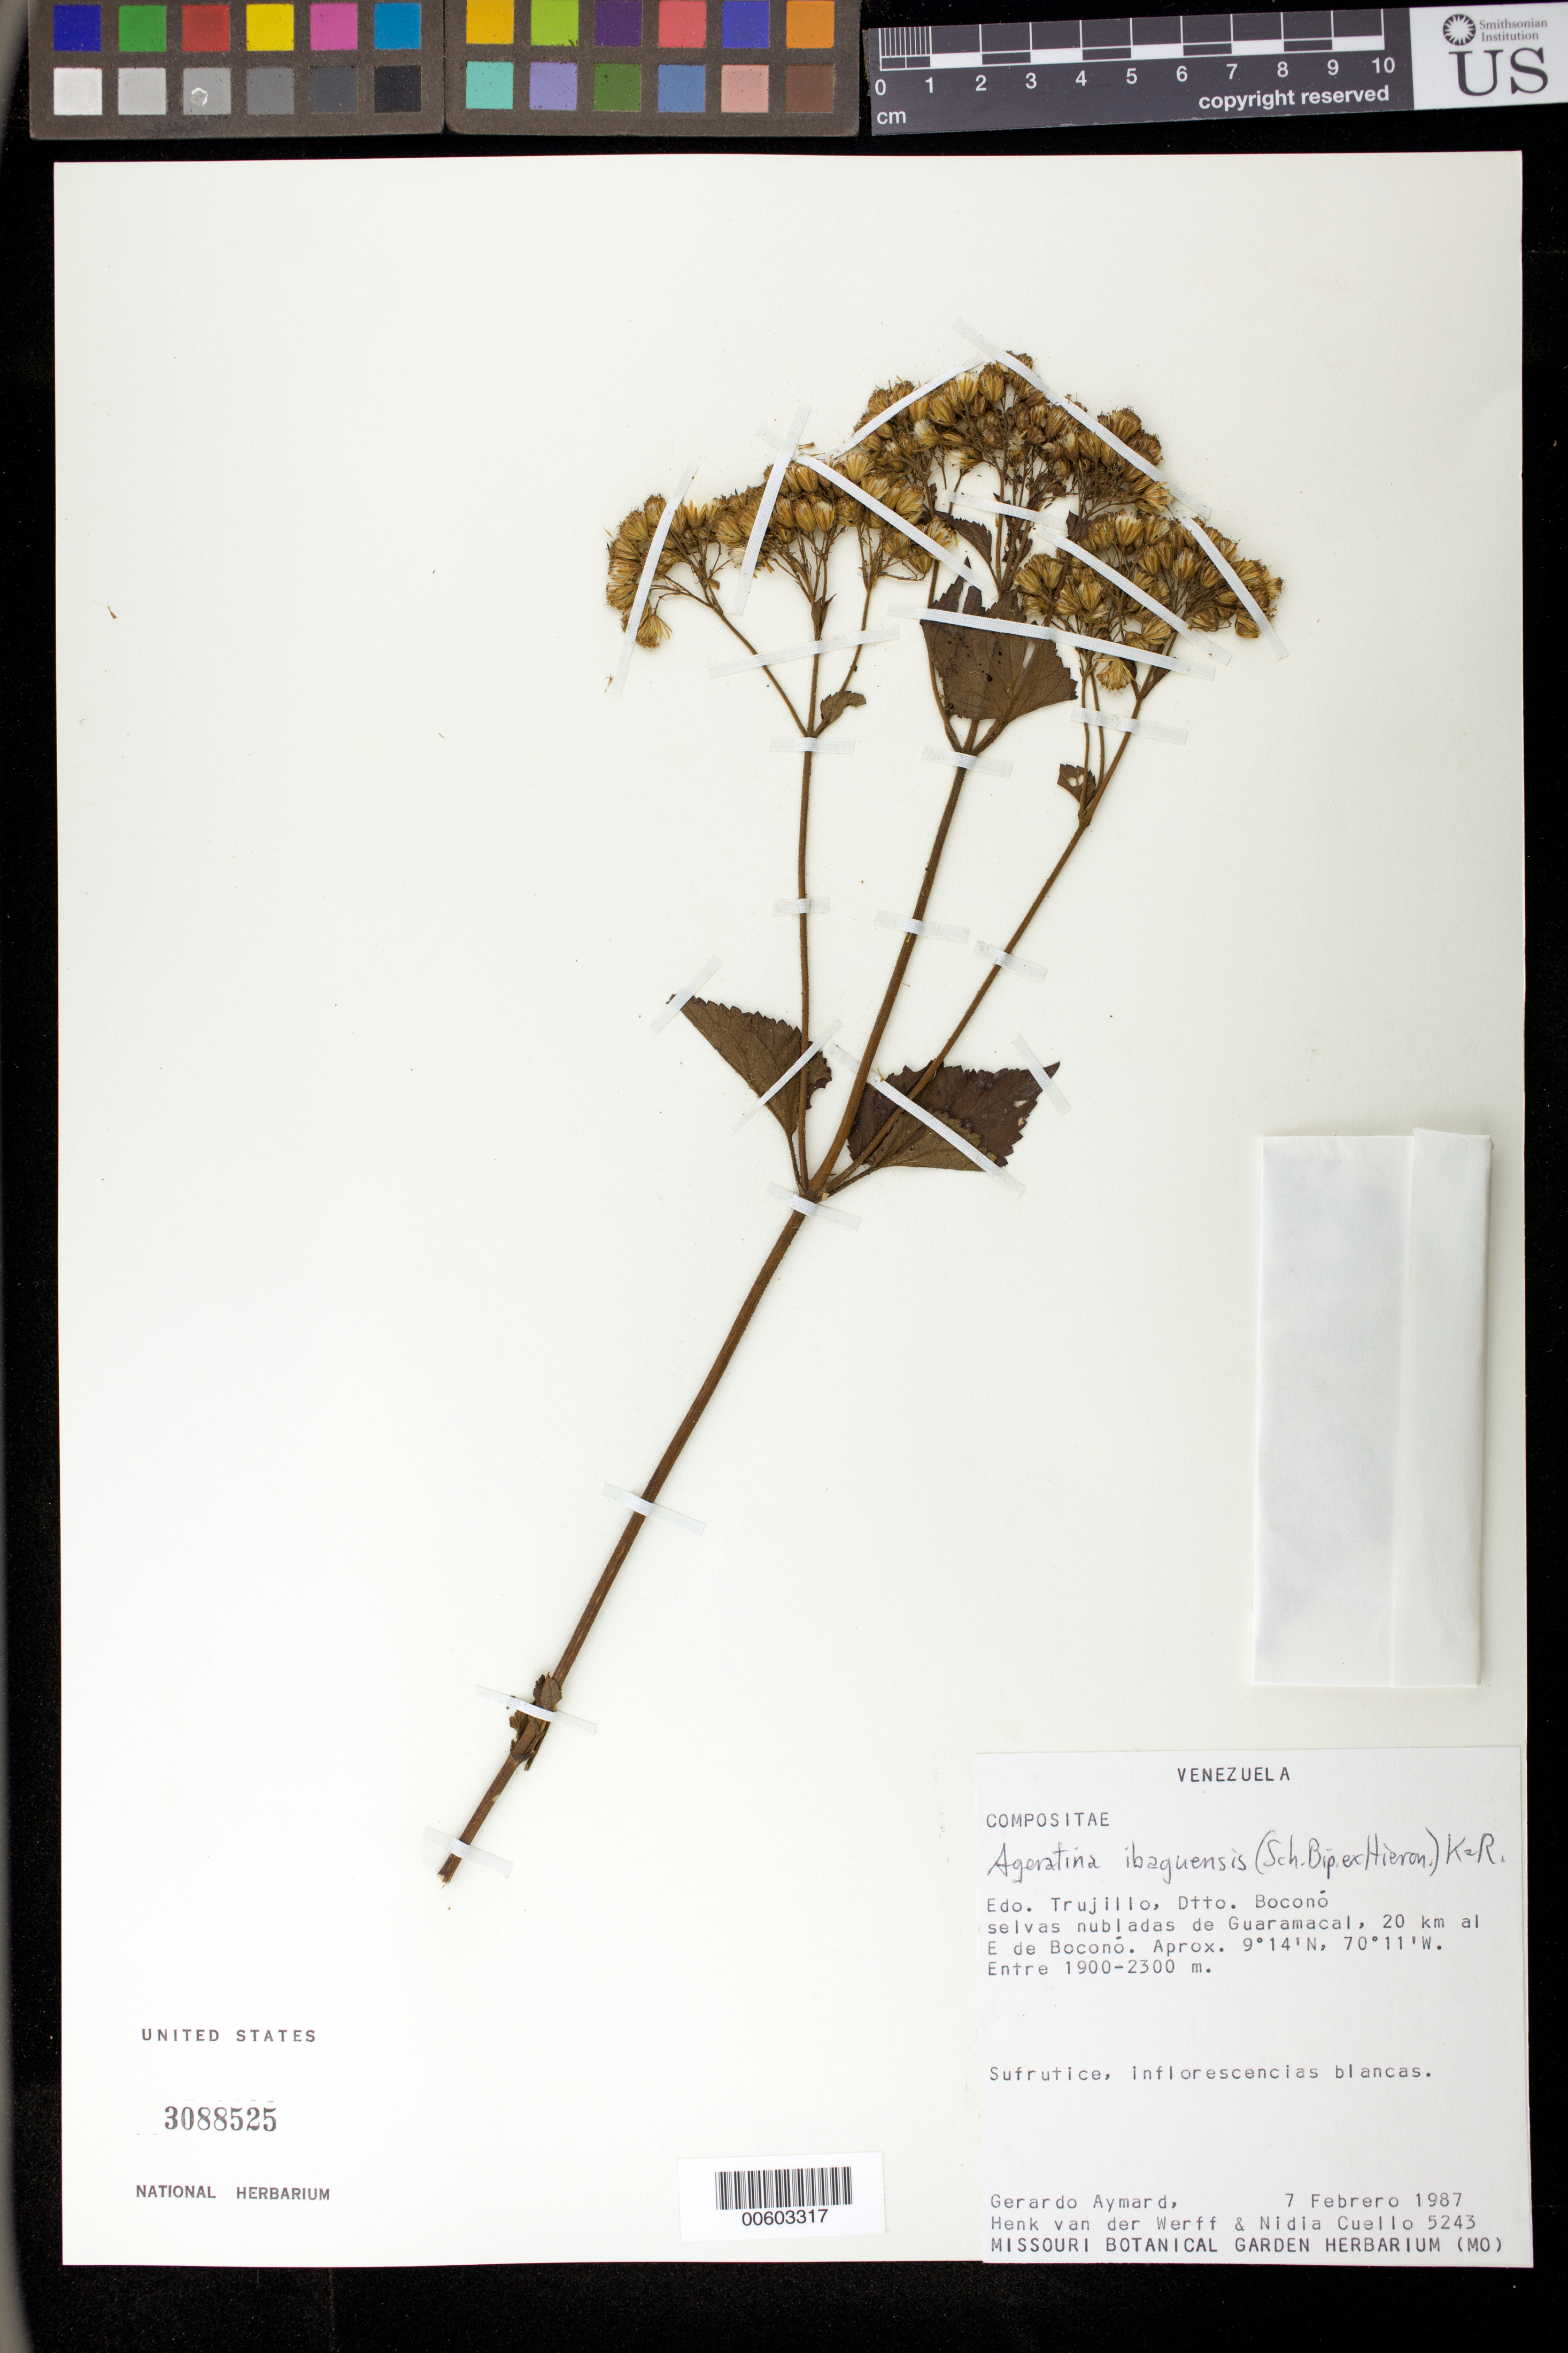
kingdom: Plantae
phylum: Tracheophyta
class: Magnoliopsida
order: Asterales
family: Asteraceae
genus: Ageratina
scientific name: Ageratina ibaguensis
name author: (Sch. Bip. ex Hieron.) R.M. King & H. Rob.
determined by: Robinson, Harold E., (US)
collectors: G. A. Aymard, H. van der Werff & N. L. Cuello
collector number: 5243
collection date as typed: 07 Feb 1987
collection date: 1987-02-07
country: Venezuela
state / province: Trujillo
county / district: Boconó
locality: Guaramacal. 20 km E Boconó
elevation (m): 1900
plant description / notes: MO, PORT, US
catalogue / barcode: US 3088525